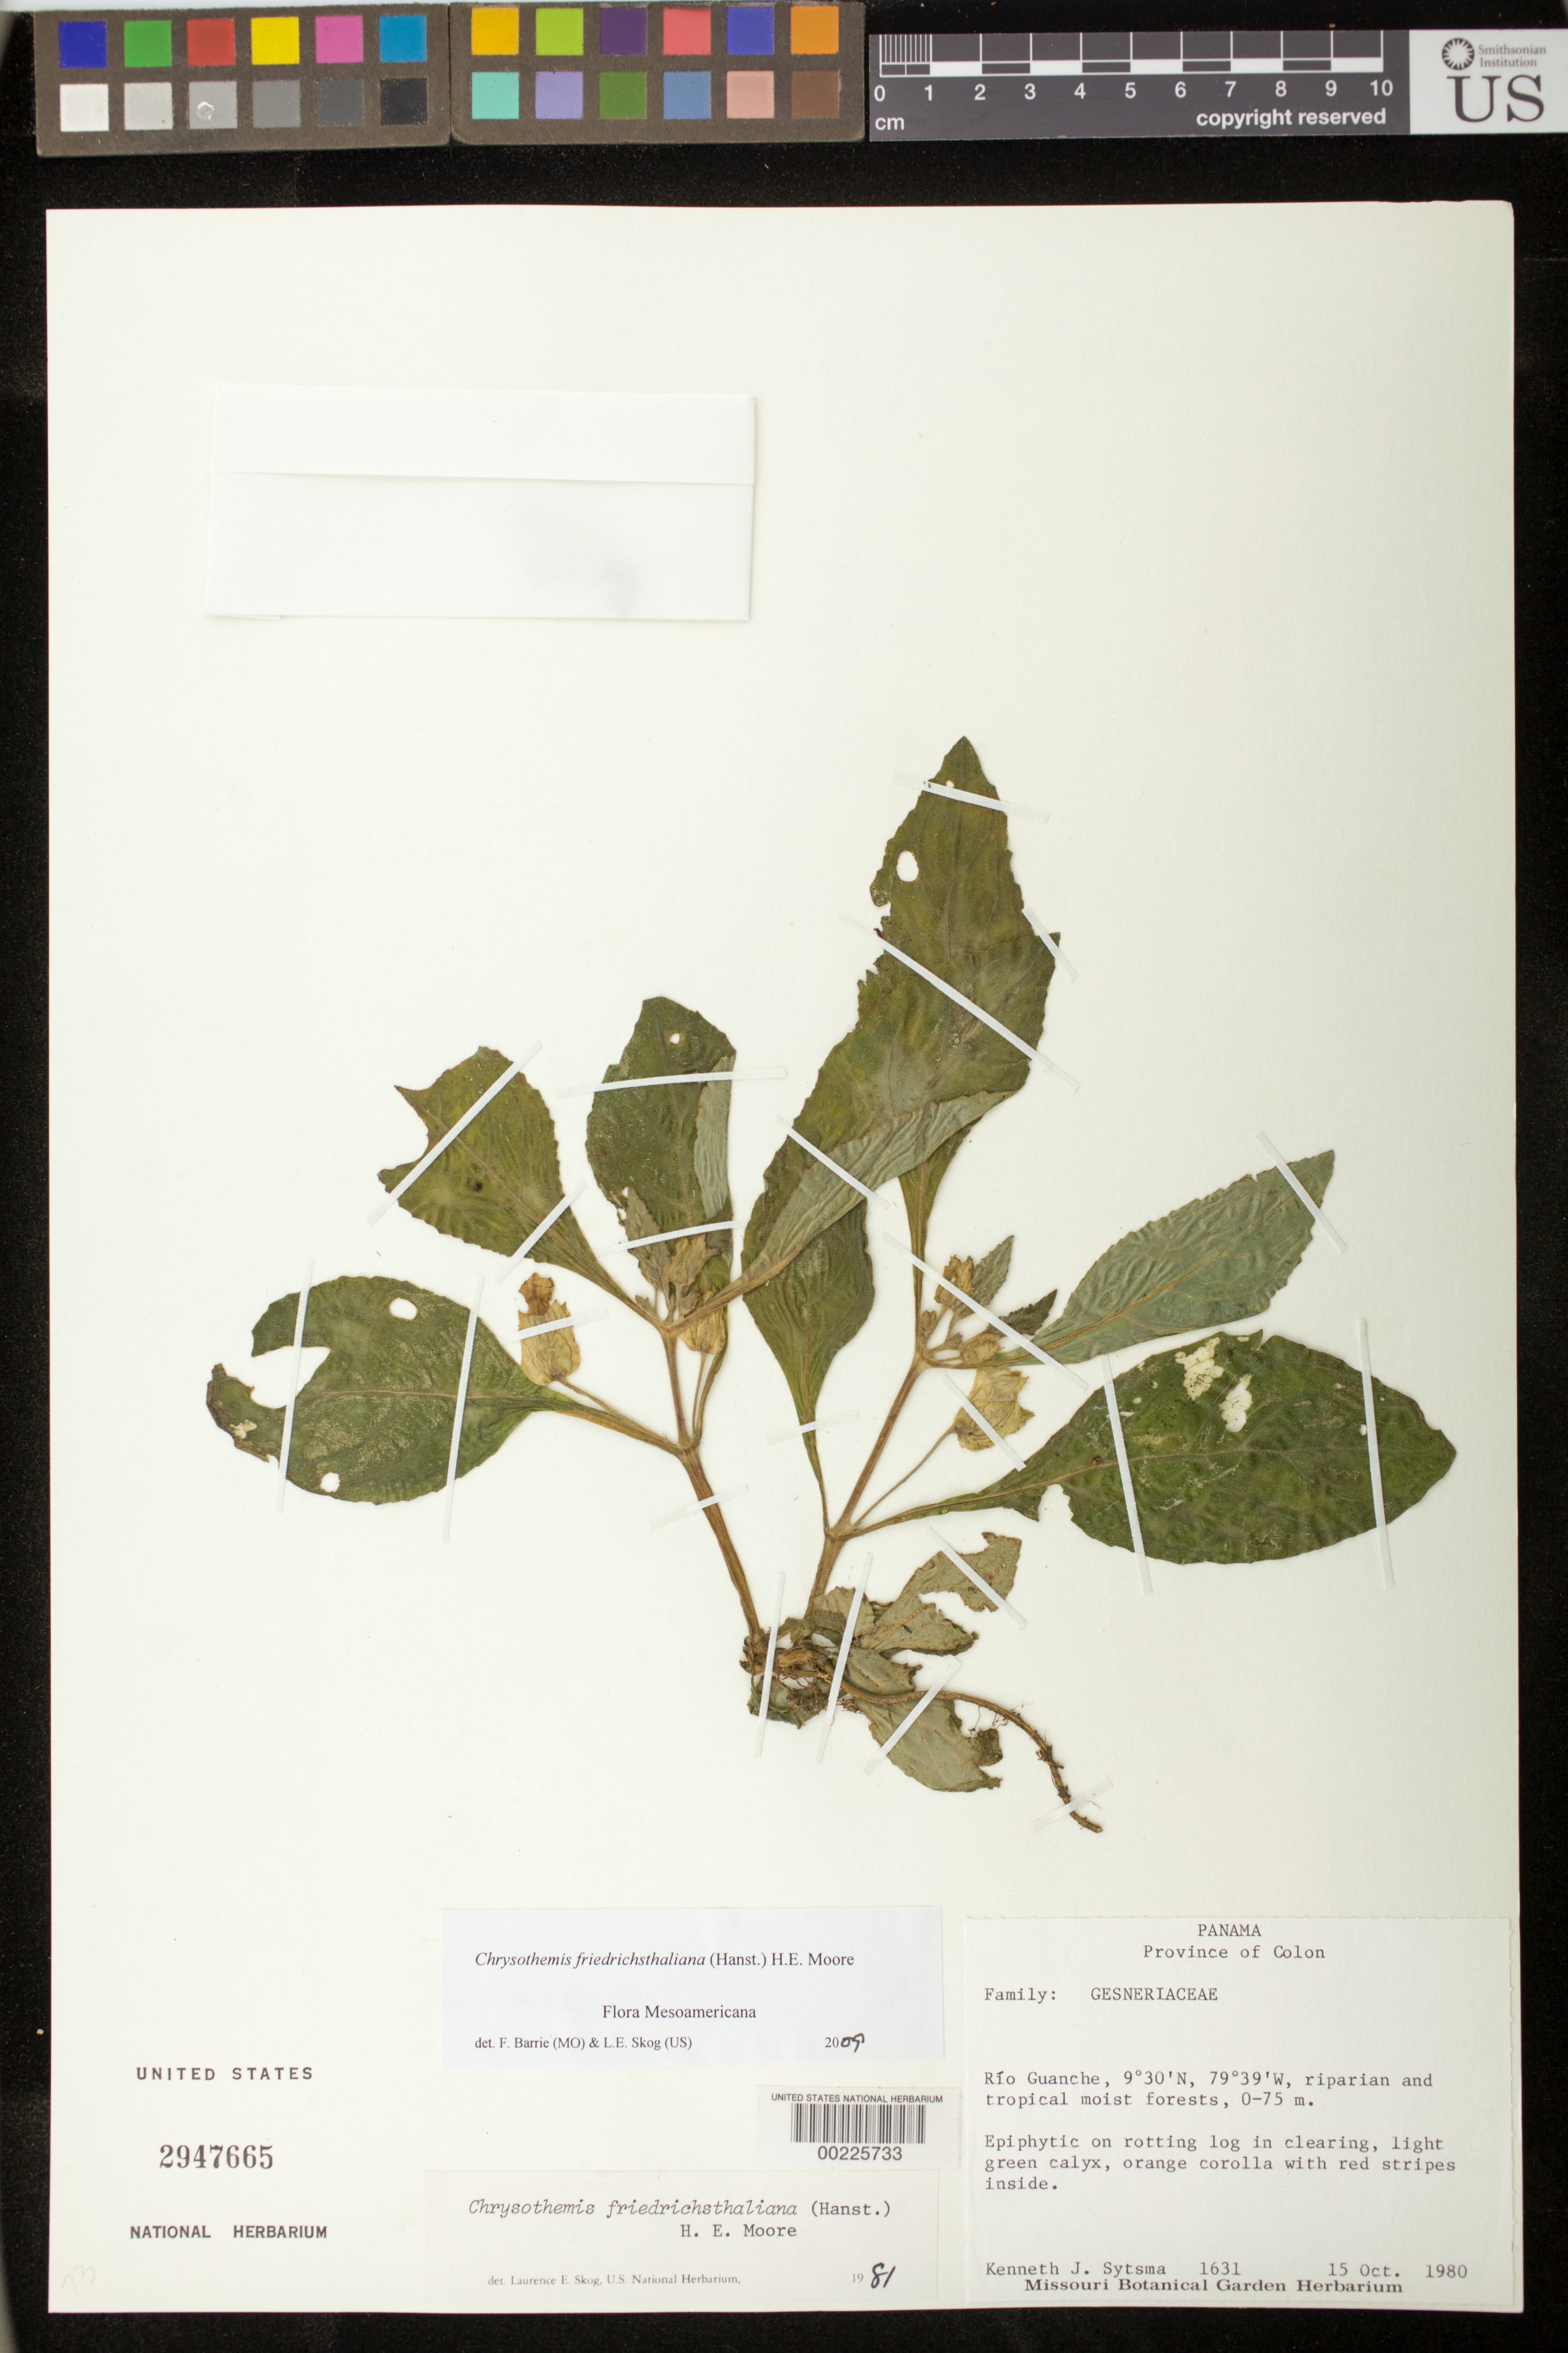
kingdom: Plantae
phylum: Tracheophyta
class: Magnoliopsida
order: Lamiales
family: Gesneriaceae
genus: Chrysothemis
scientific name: Chrysothemis friedrichsthaliana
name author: (Hanst.) H.E. Moore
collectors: K. J. Sytsma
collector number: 1631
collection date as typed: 15 Oct 1980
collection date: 1980-10-15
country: Panama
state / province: Colón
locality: Rio Guanche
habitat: Riparian and tropical moist forests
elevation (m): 0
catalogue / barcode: US 2947665